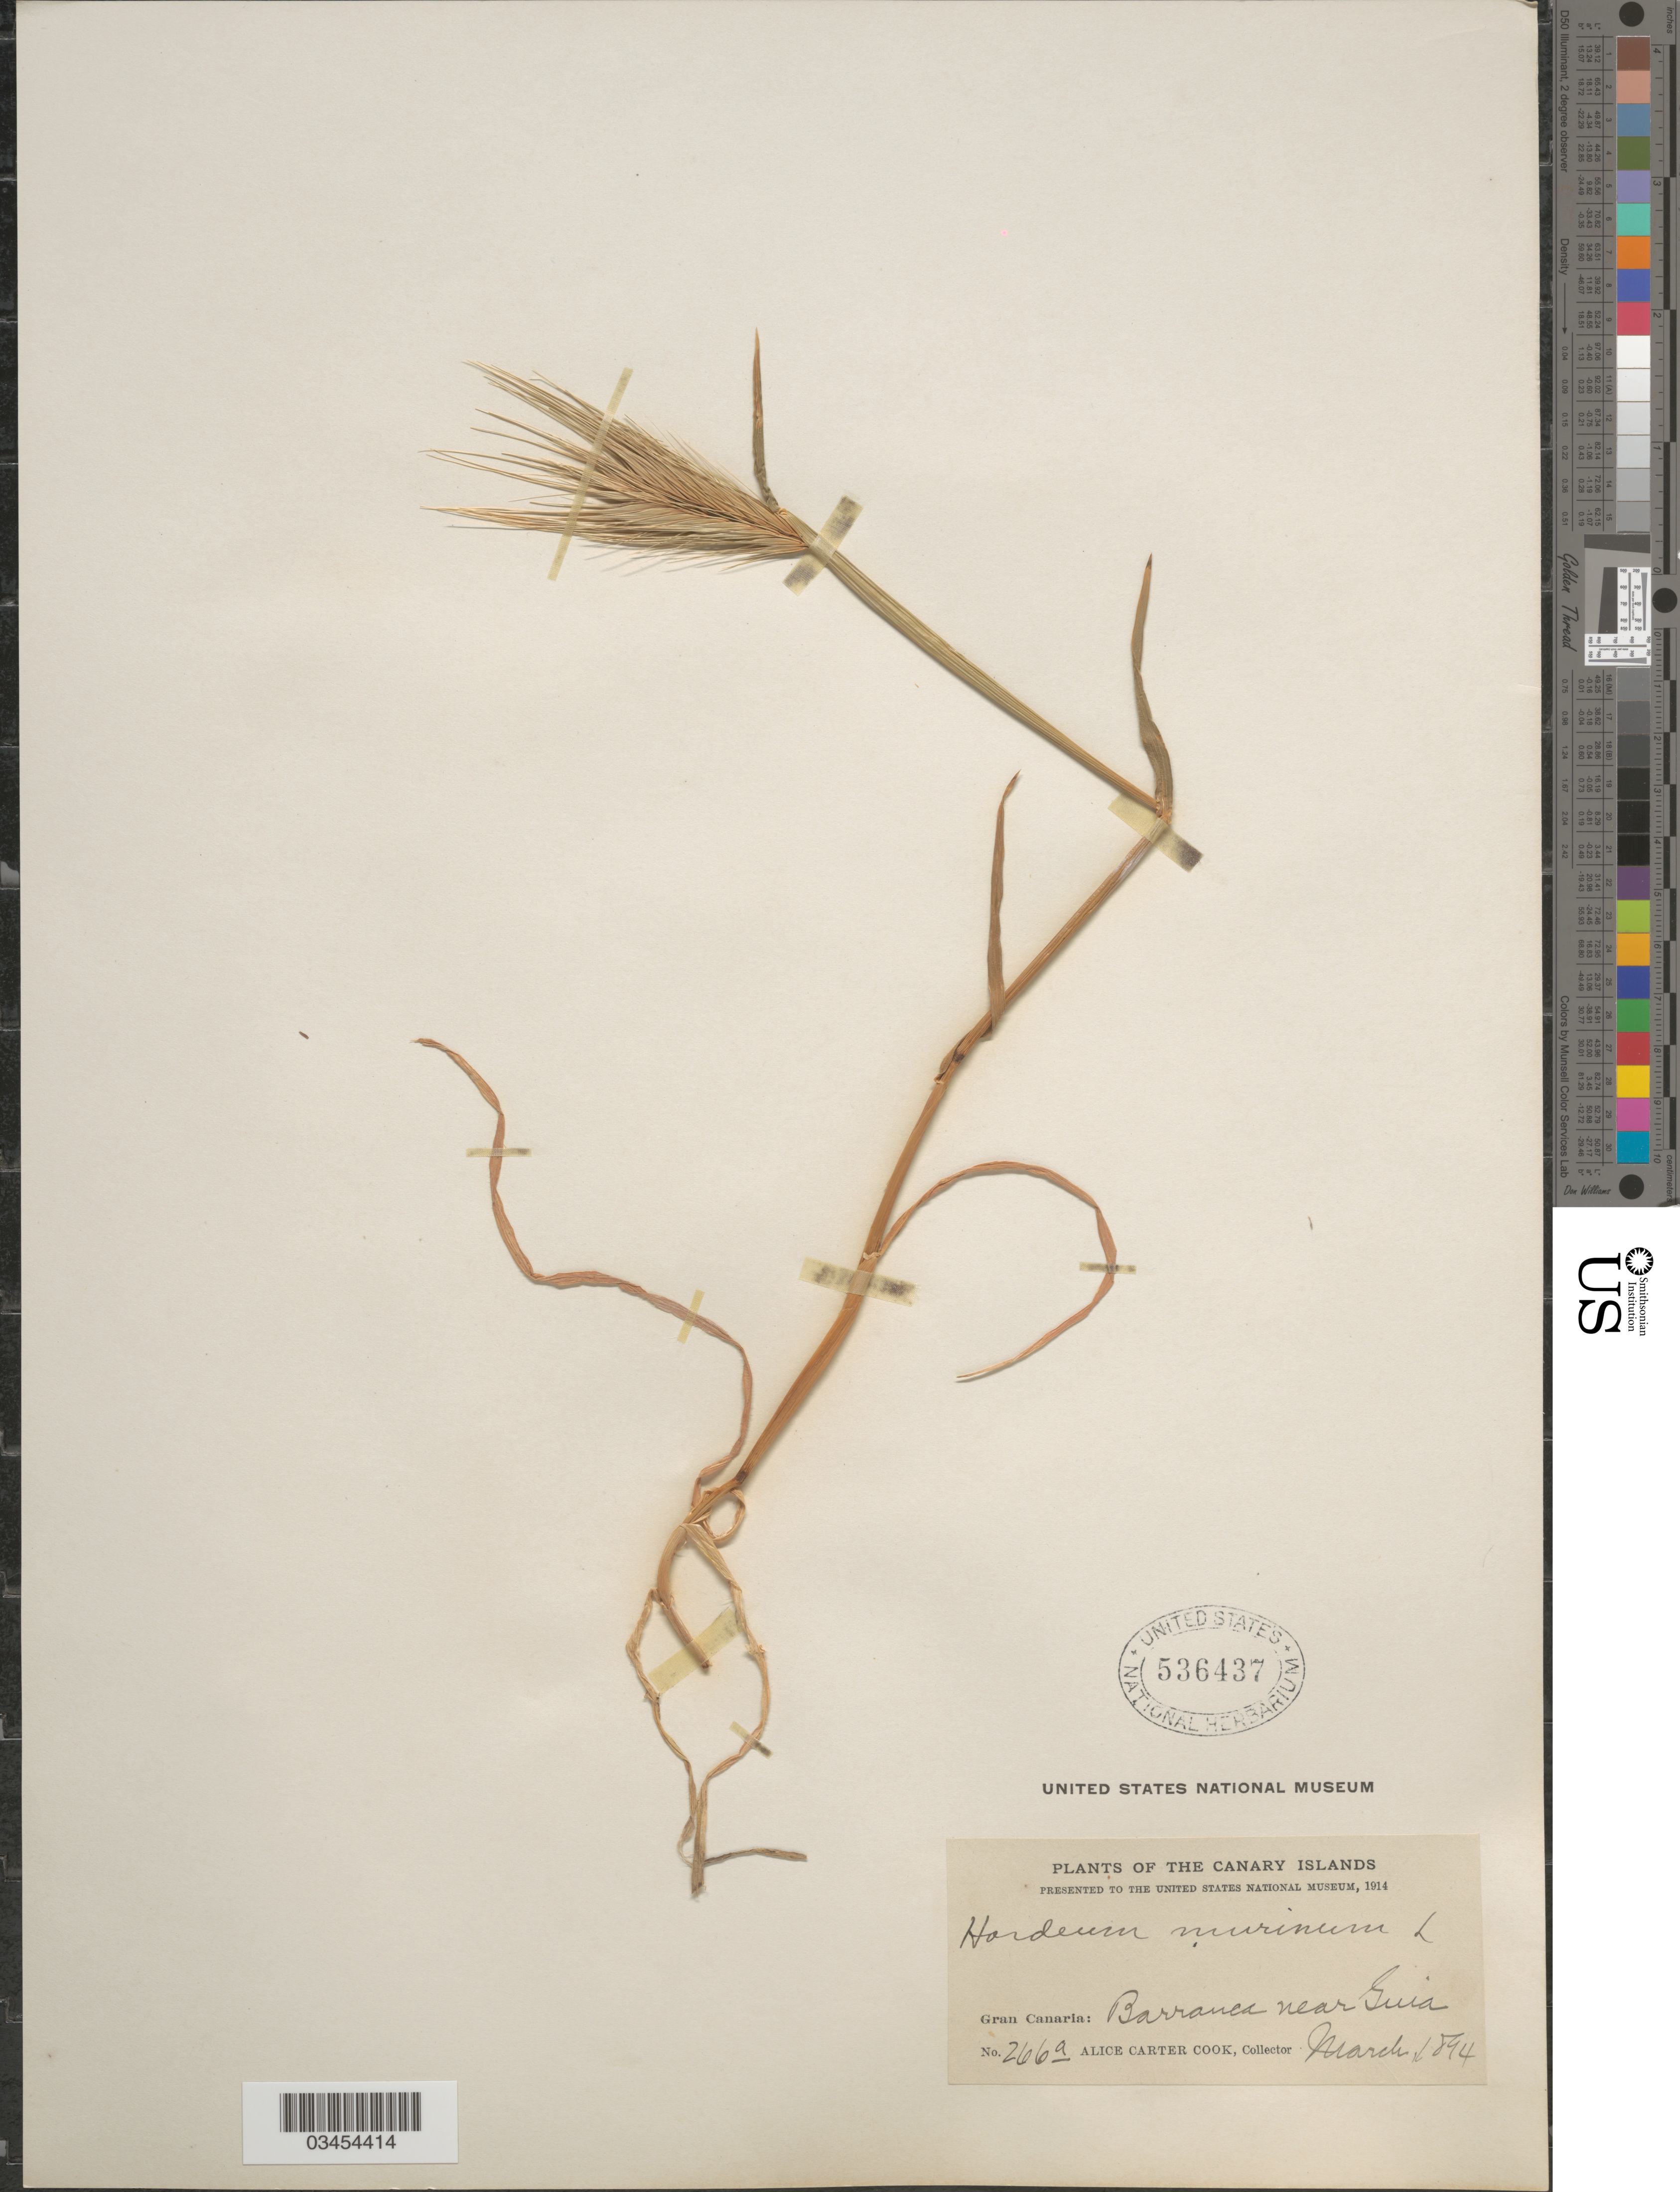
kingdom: Plantae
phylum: Tracheophyta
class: Liliopsida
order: Poales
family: Poaceae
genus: Hordeum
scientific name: Hordeum murinum subsp. leporinum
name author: (Link) Arcang.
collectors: Alice C. Cook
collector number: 266a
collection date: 1894-03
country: Spain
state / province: Canarias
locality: Canary Islands. Gran Canaria: Barranca near Guia.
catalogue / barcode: US 536437